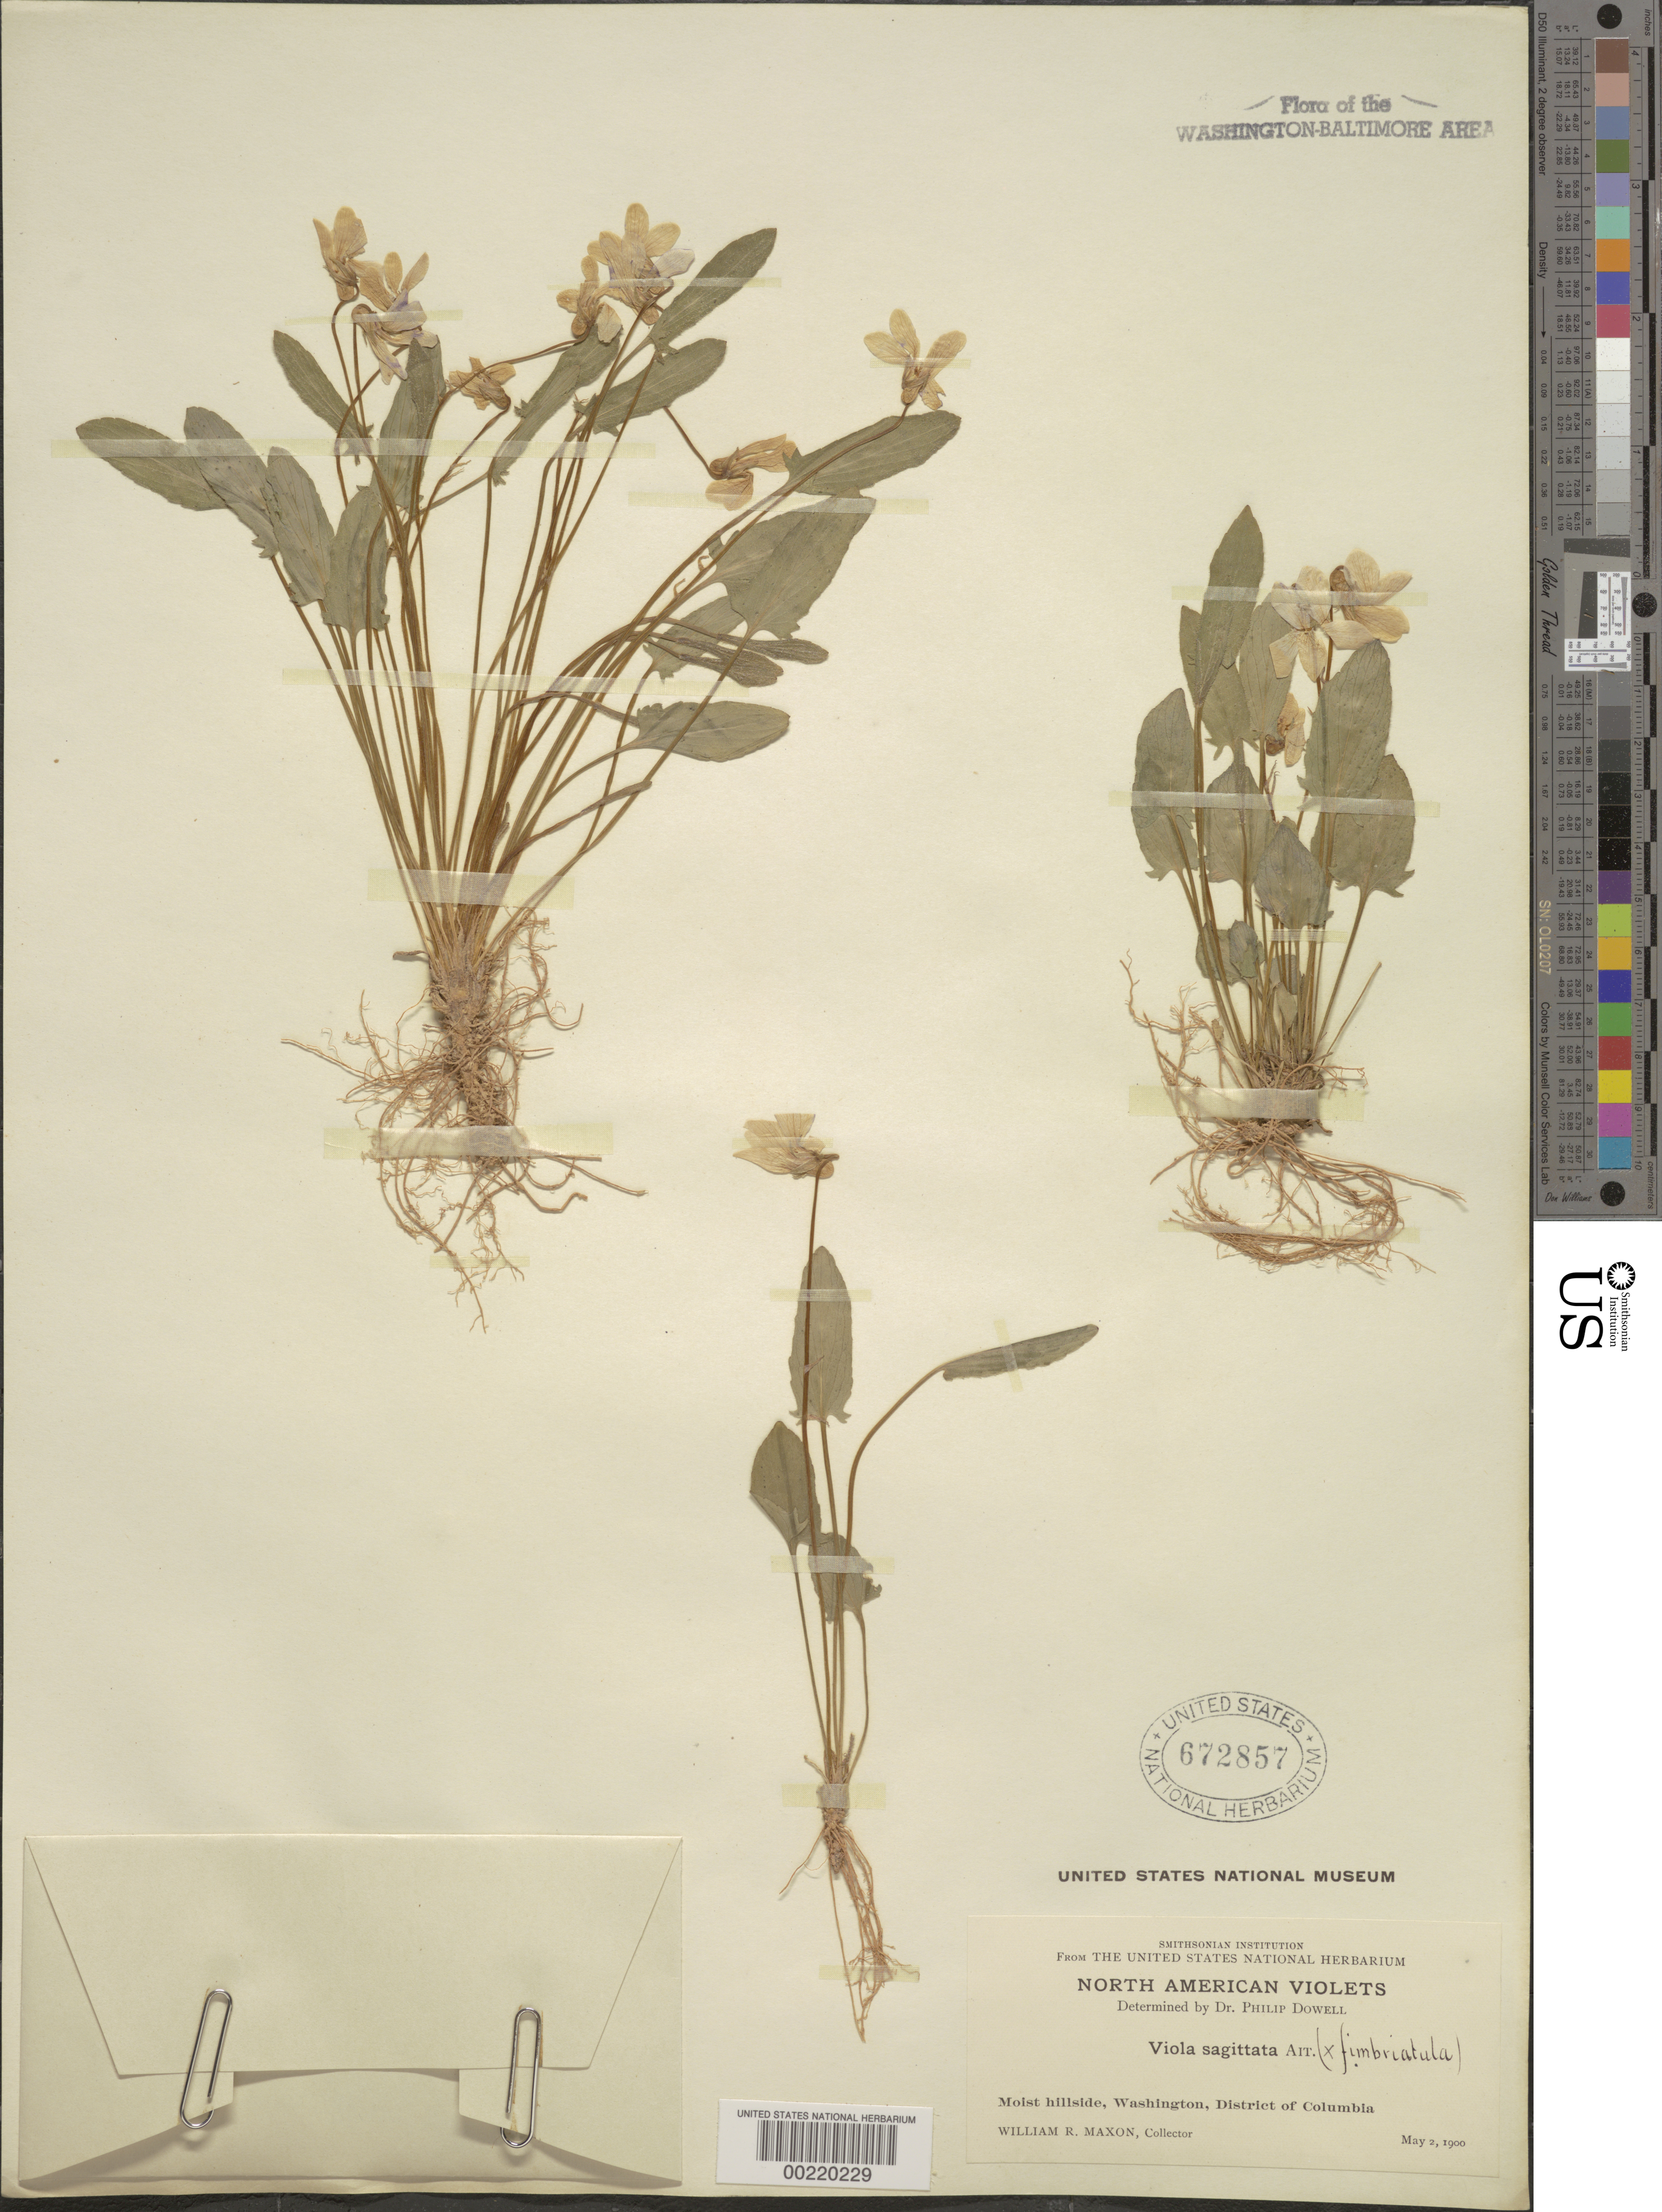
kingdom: Plantae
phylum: Tracheophyta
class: Magnoliopsida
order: Malpighiales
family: Violaceae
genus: Viola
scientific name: Viola sagittata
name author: Aiton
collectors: W. R. Maxon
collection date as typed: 02 May 1900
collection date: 1900-05-02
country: United States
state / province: District of Columbia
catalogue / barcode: US 672857